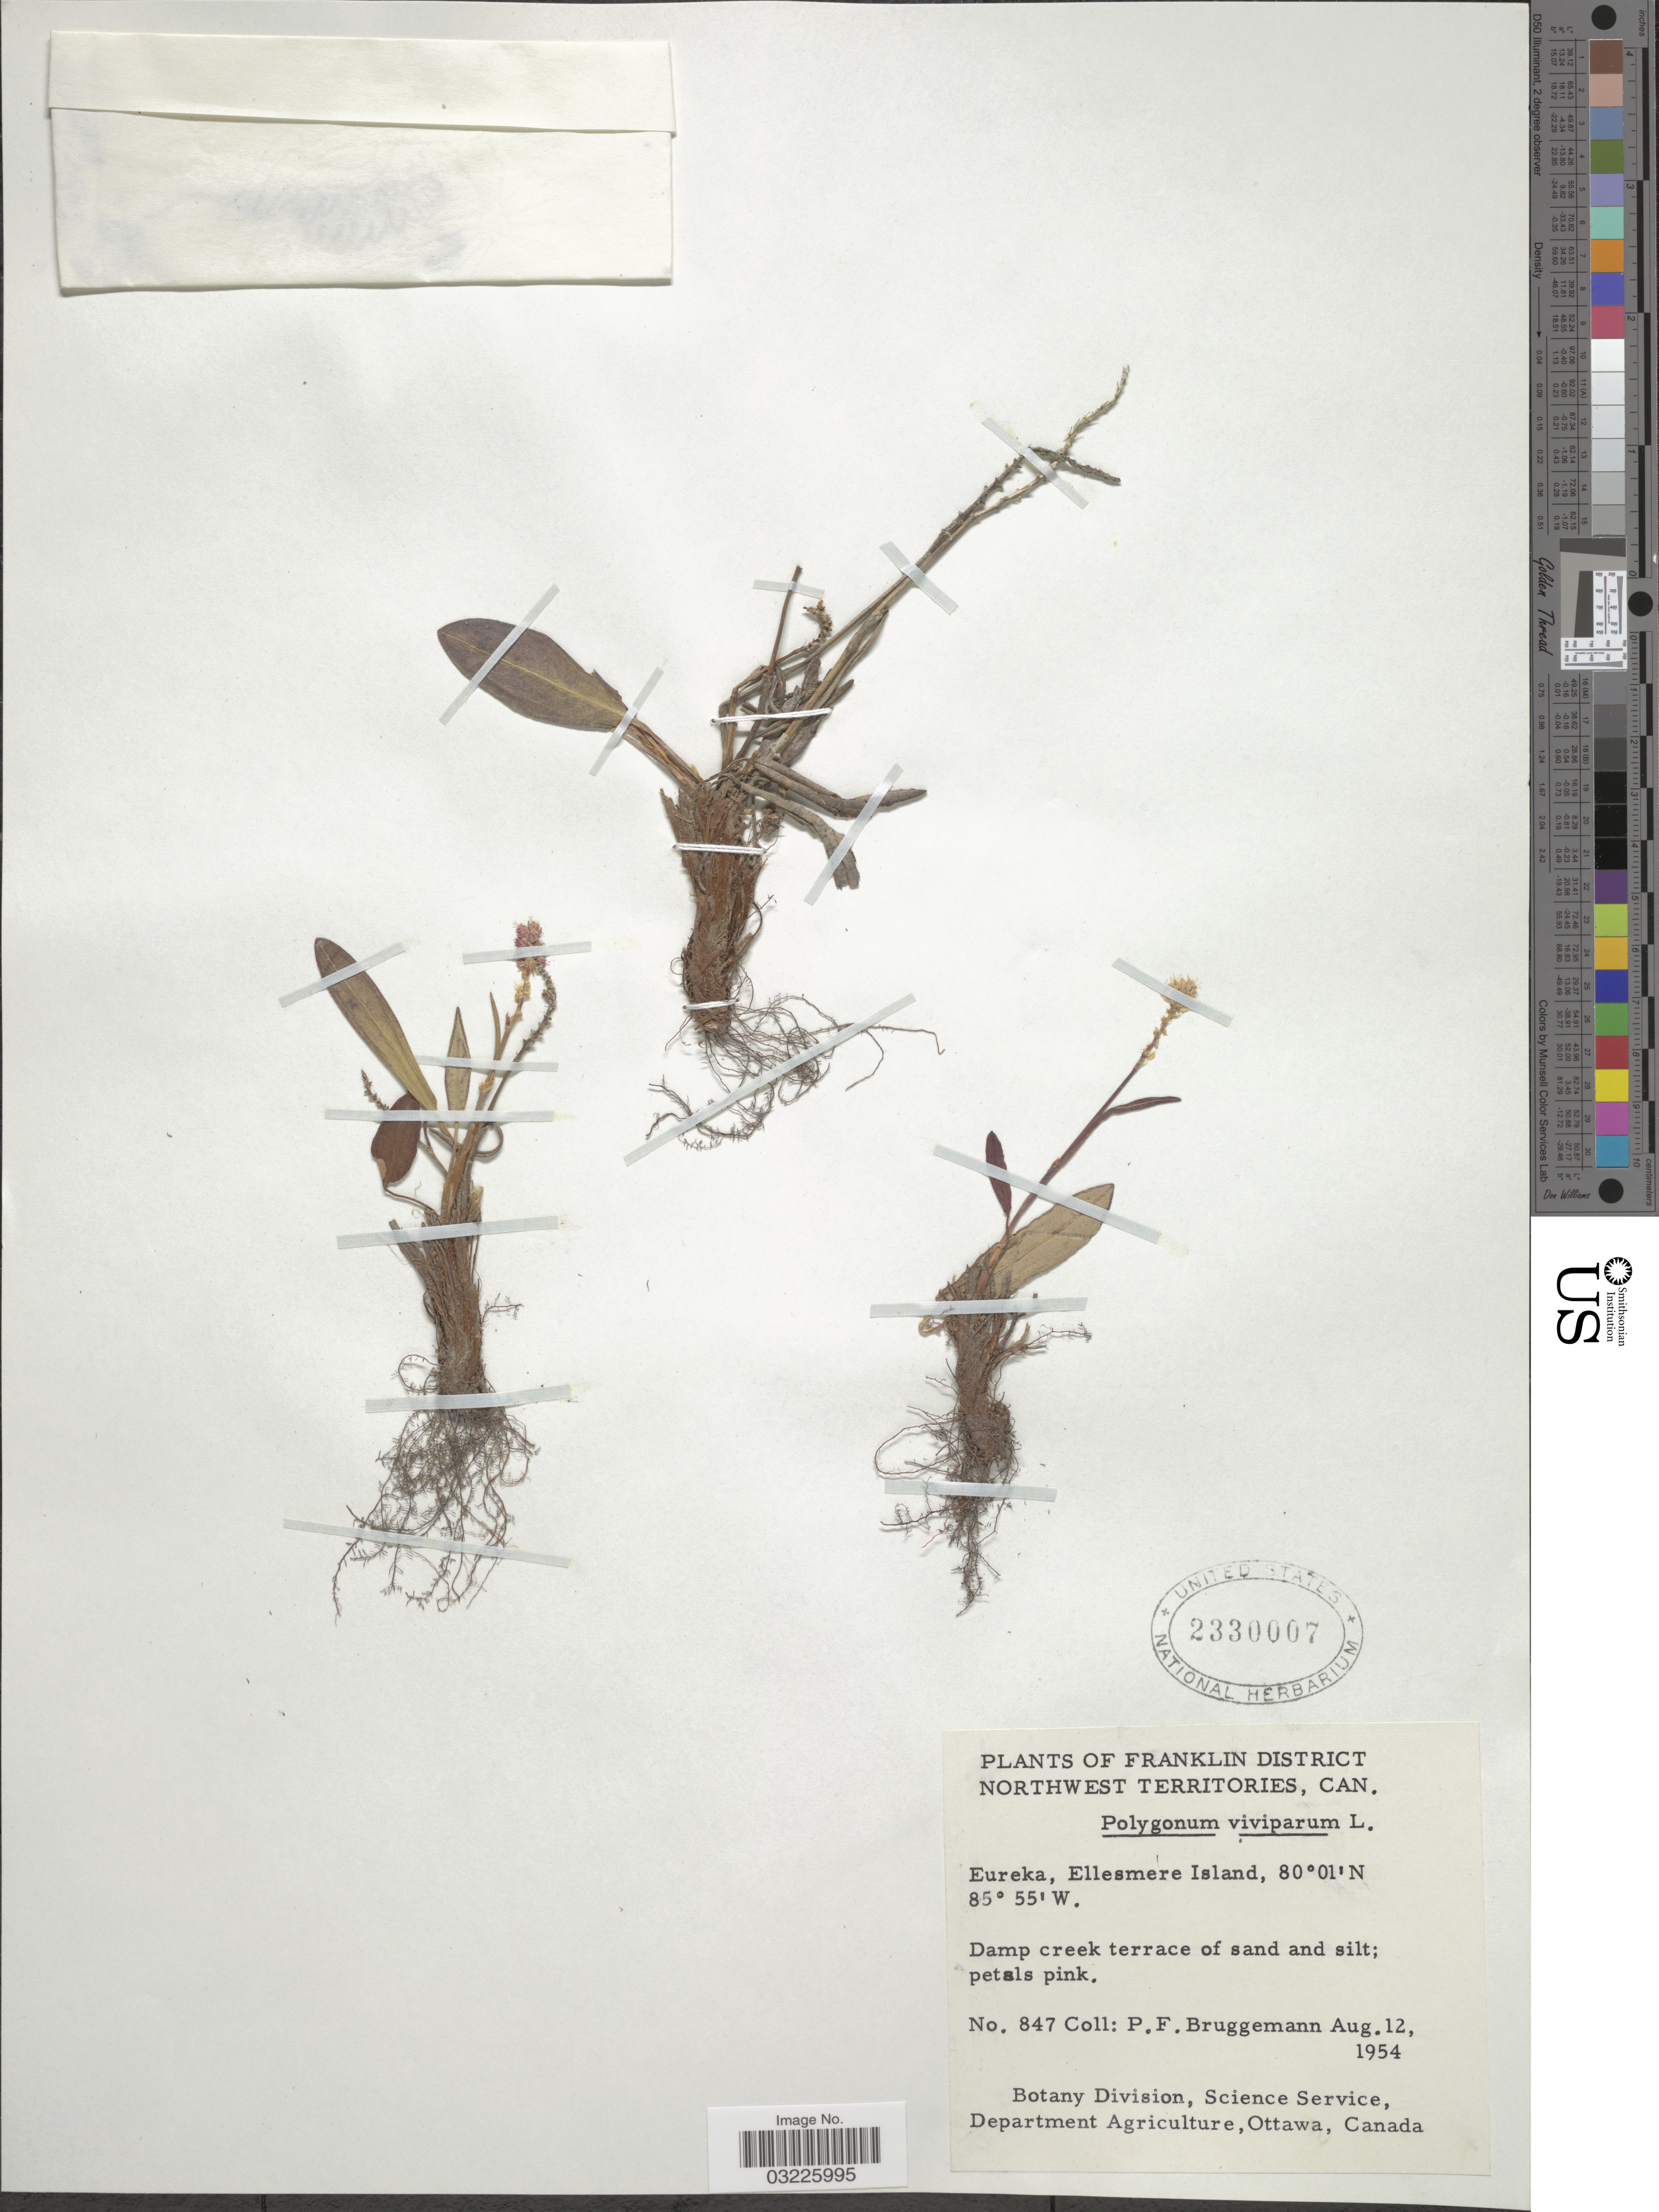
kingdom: Plantae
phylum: Tracheophyta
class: Magnoliopsida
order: Caryophyllales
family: Polygonaceae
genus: Bistorta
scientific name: Bistorta vivipara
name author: (L.) Delarbre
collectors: P. Bruggemann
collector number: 847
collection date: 1954-08-12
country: Canada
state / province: Northwest Territories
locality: Franklin District. Eureka, Ellesmere Island.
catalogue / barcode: US 2330007